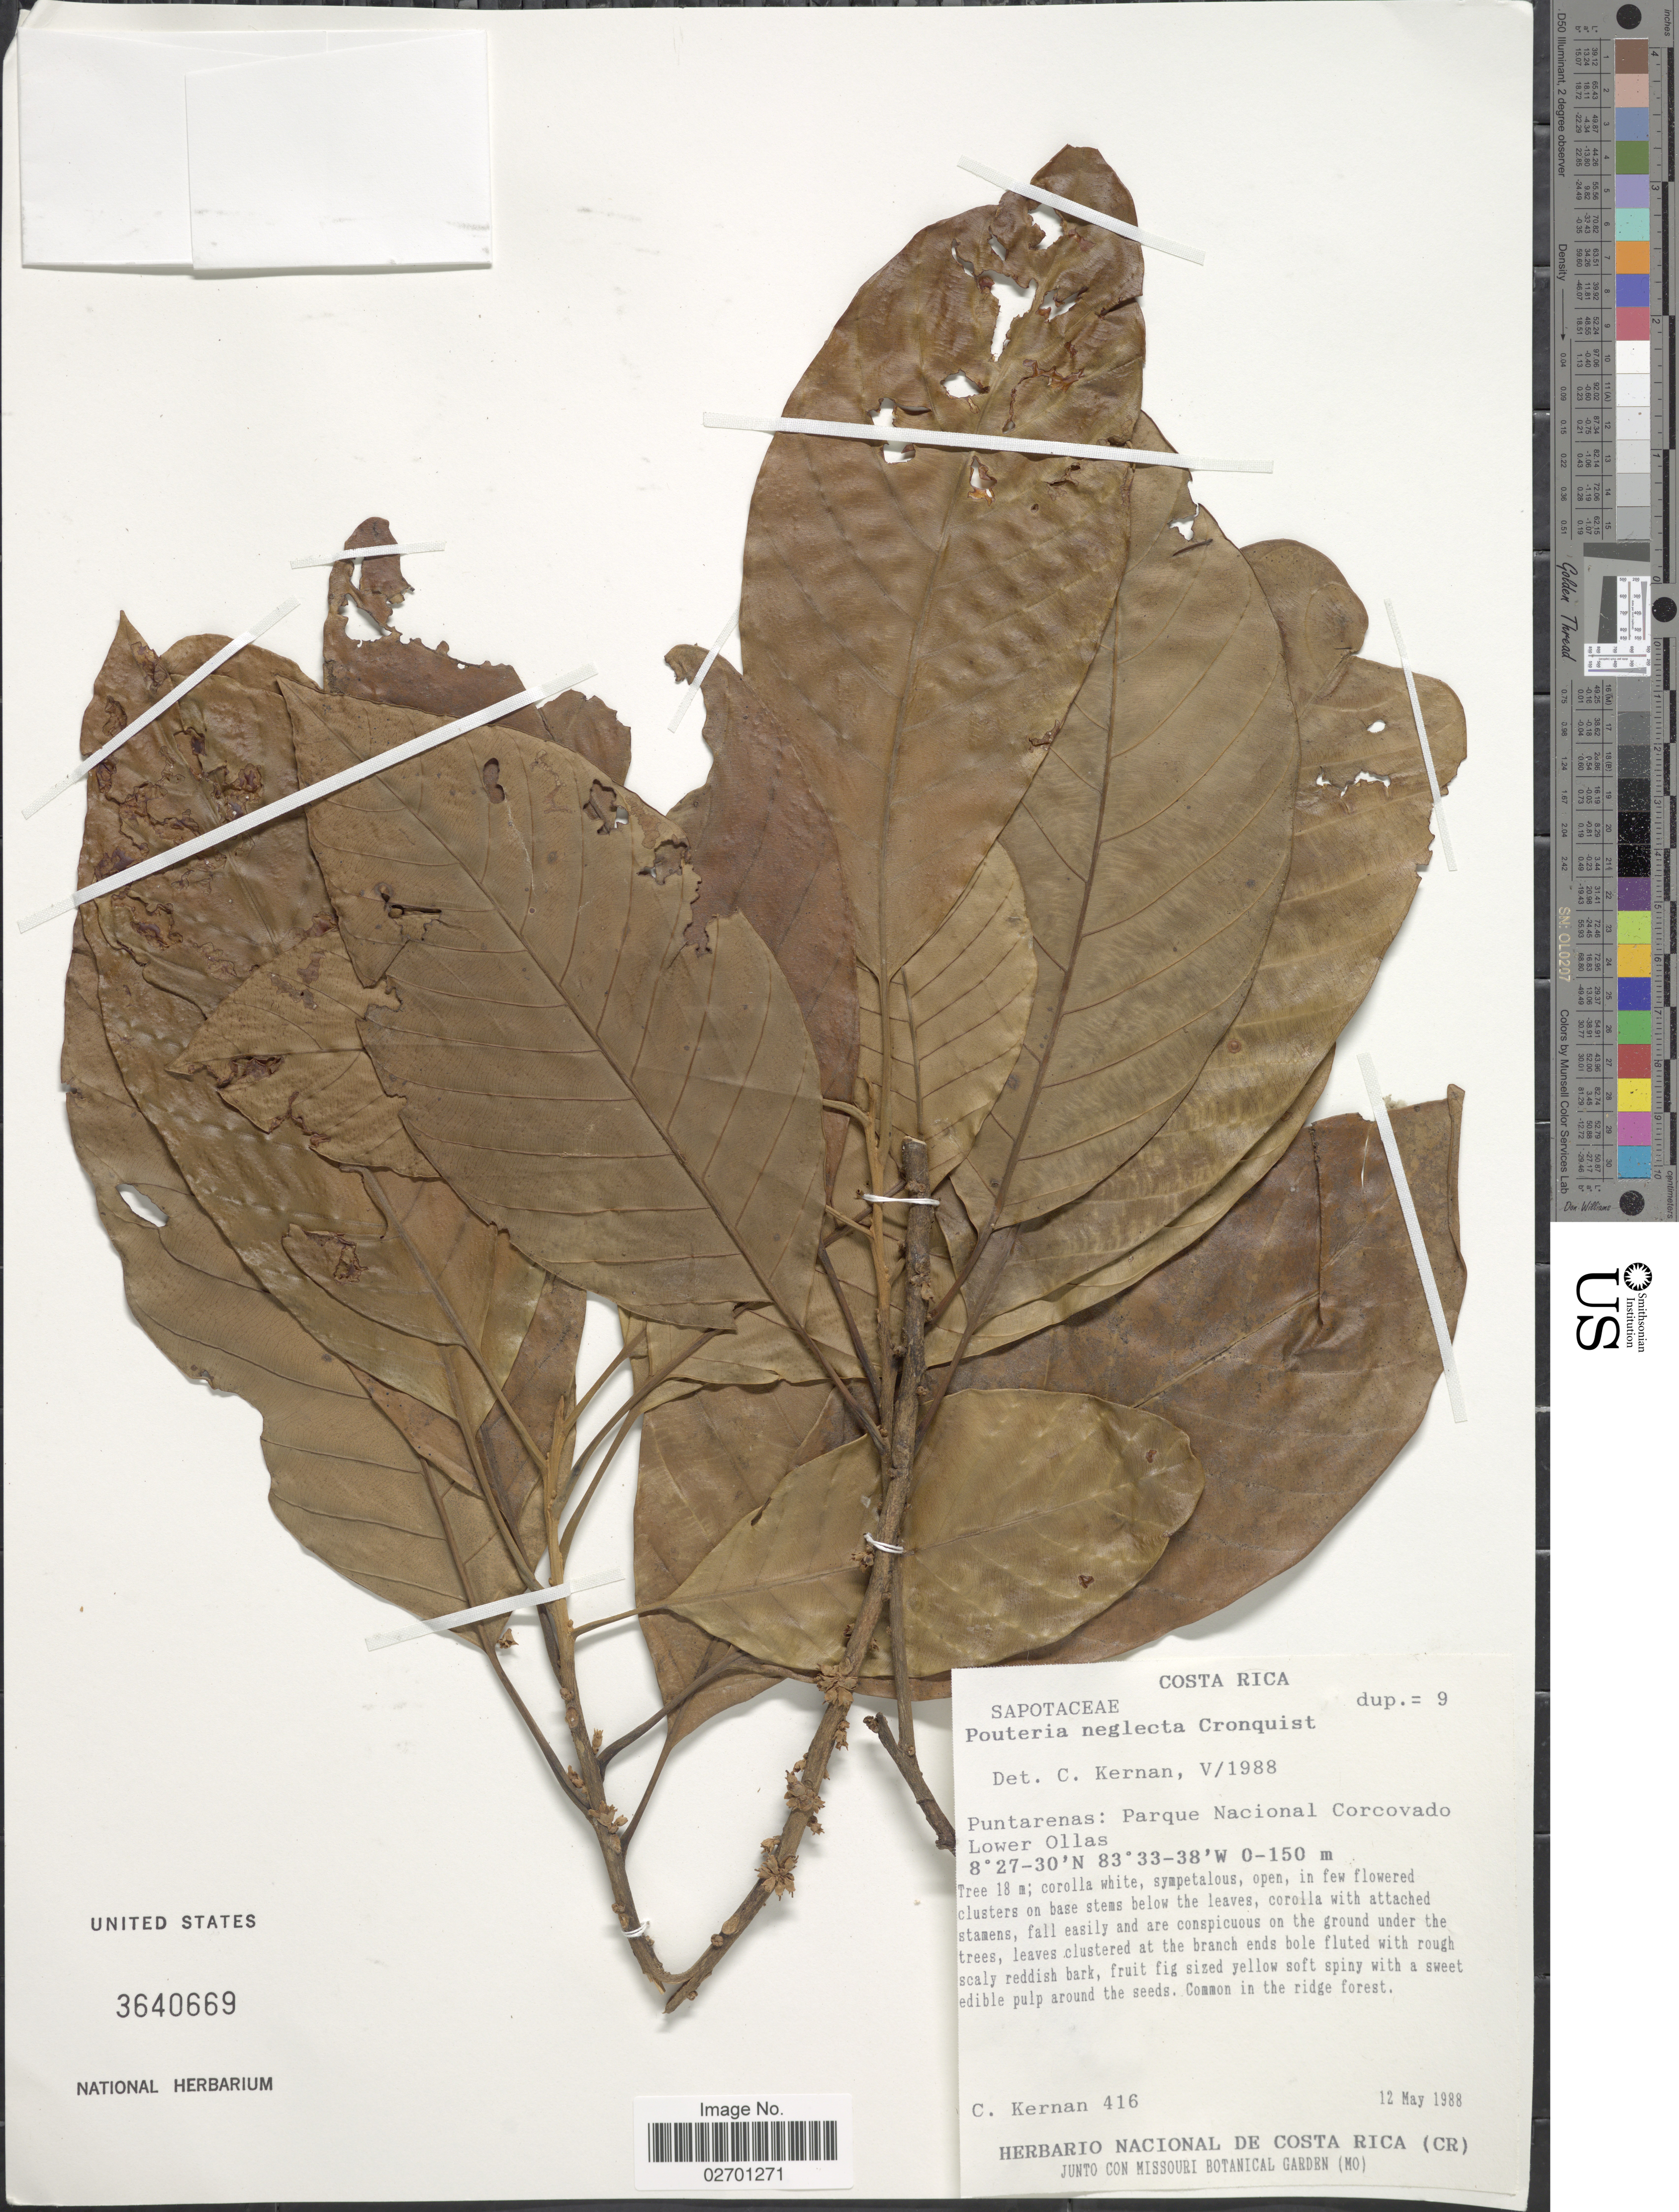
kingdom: Plantae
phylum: Tracheophyta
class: Magnoliopsida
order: Ericales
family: Sapotaceae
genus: Pouteria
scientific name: Pouteria neglecta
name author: Cronq.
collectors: C. Kernan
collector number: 416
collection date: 1988-05-12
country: Costa Rica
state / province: Puntarenas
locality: Parque Nacional Corcovado Lower Ollas, common in the ridge forest.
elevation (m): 0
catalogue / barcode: US 3640669